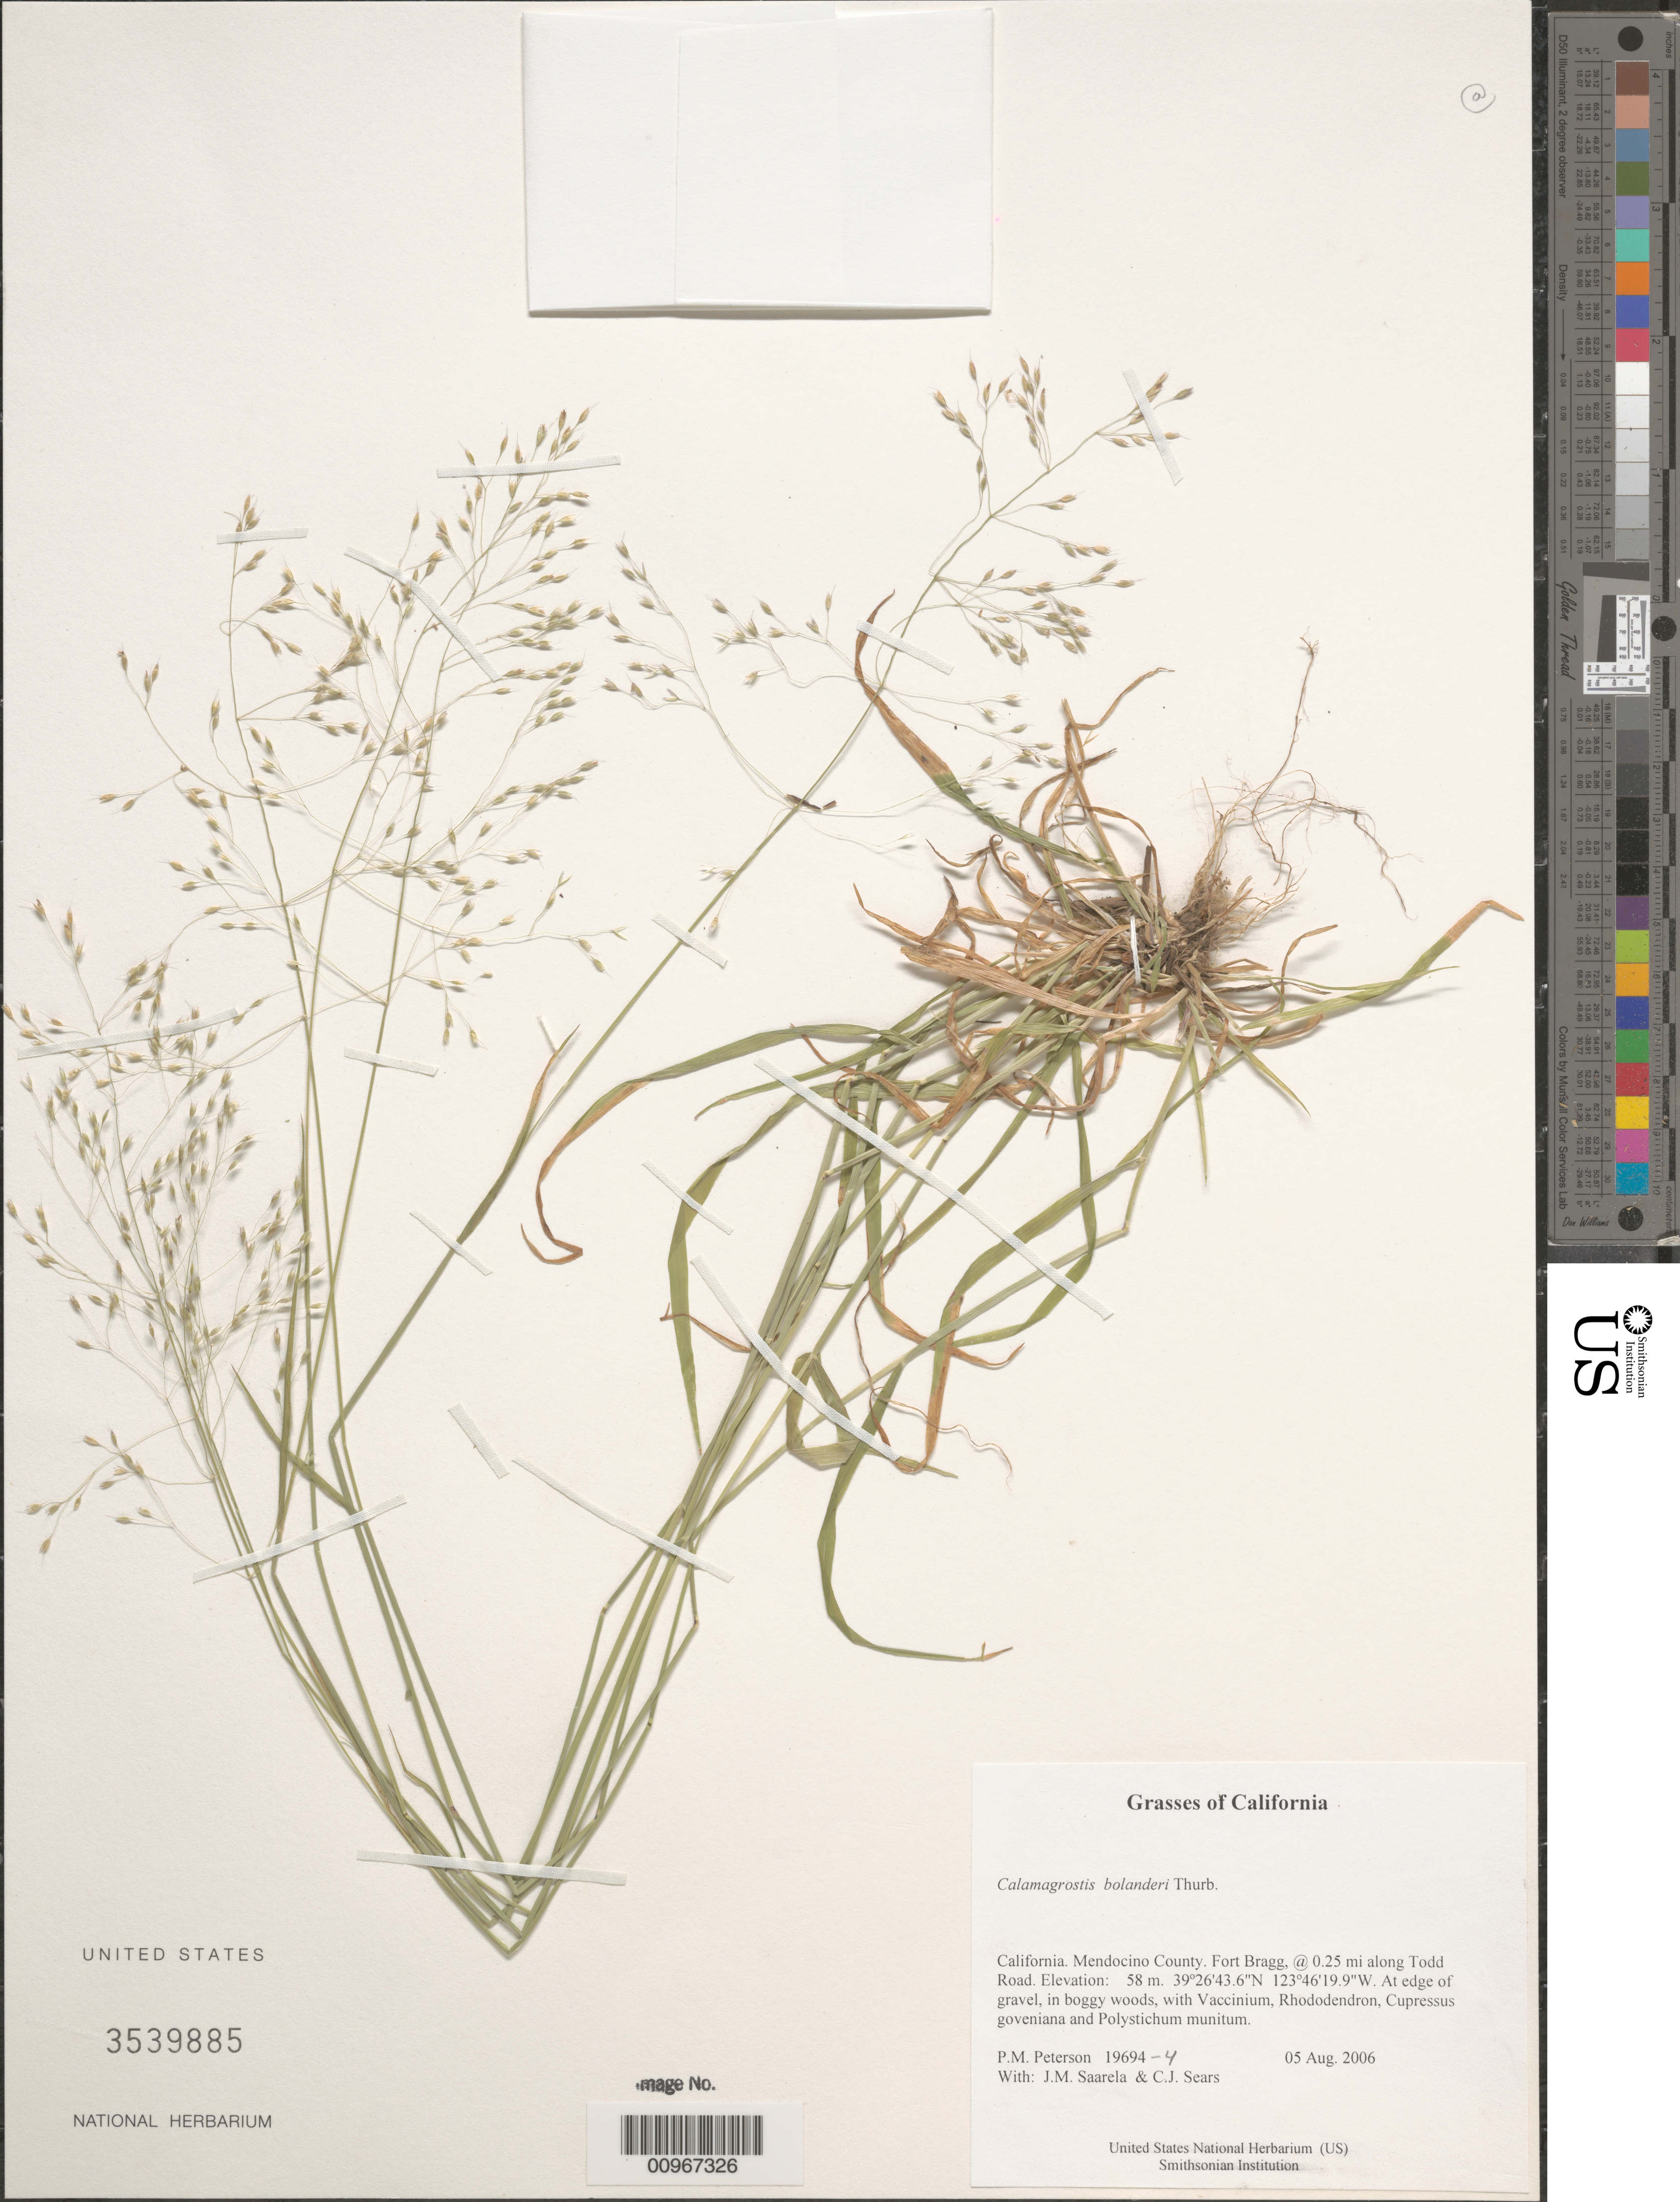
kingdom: Plantae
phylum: Tracheophyta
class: Liliopsida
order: Poales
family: Poaceae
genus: Calamagrostis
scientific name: Calamagrostis bolanderi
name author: Thurb.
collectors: P. M. Peterson, J. Saarela & C. Sears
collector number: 19694-4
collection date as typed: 05 Aug 2006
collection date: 2006-08-05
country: United States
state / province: California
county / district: Mendocino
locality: Fort Bragg, 0.25 mi along Todd Road.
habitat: At edge of gravel, in boggy woods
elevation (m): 58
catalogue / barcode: US 3539885